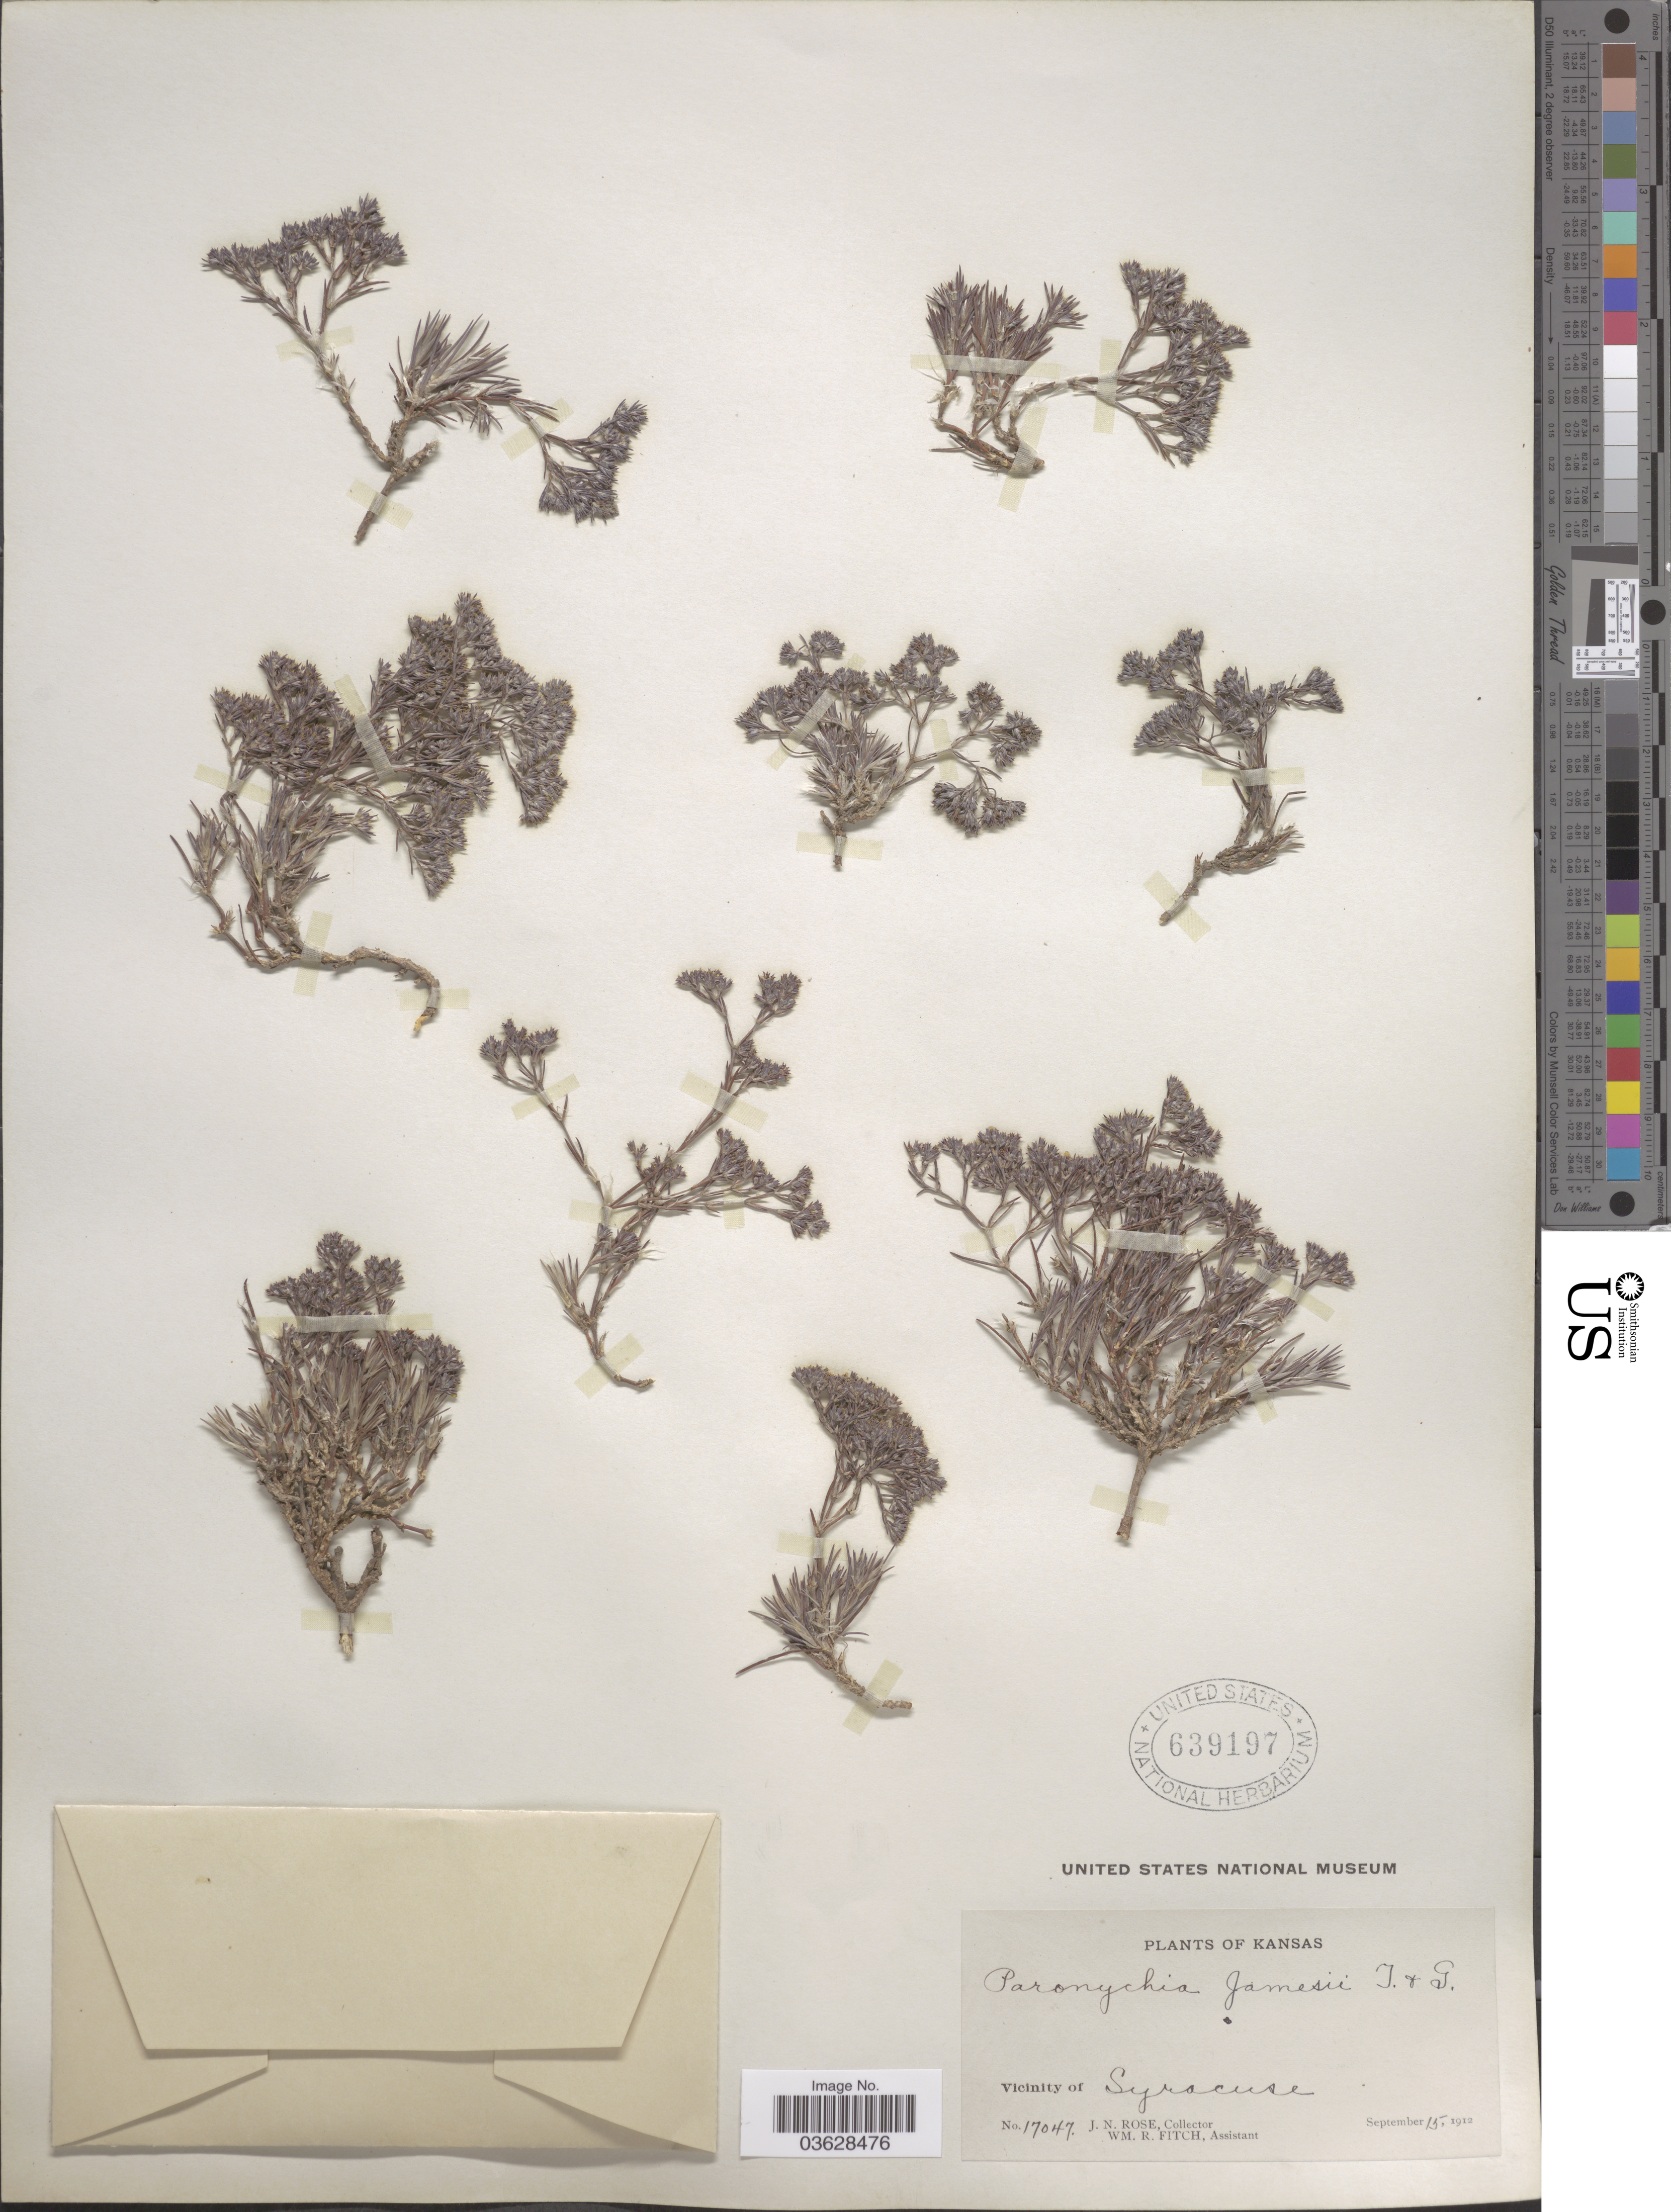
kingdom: Plantae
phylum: Tracheophyta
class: Magnoliopsida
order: Caryophyllales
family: Caryophyllaceae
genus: Paronychia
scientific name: Paronychia jamesii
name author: Torr. & A. Gray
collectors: J. N. Rose & W. R. Fitch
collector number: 17047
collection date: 1912-09-15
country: United States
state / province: Kansas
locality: Vicinity of Syracuse.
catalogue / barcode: US 639197